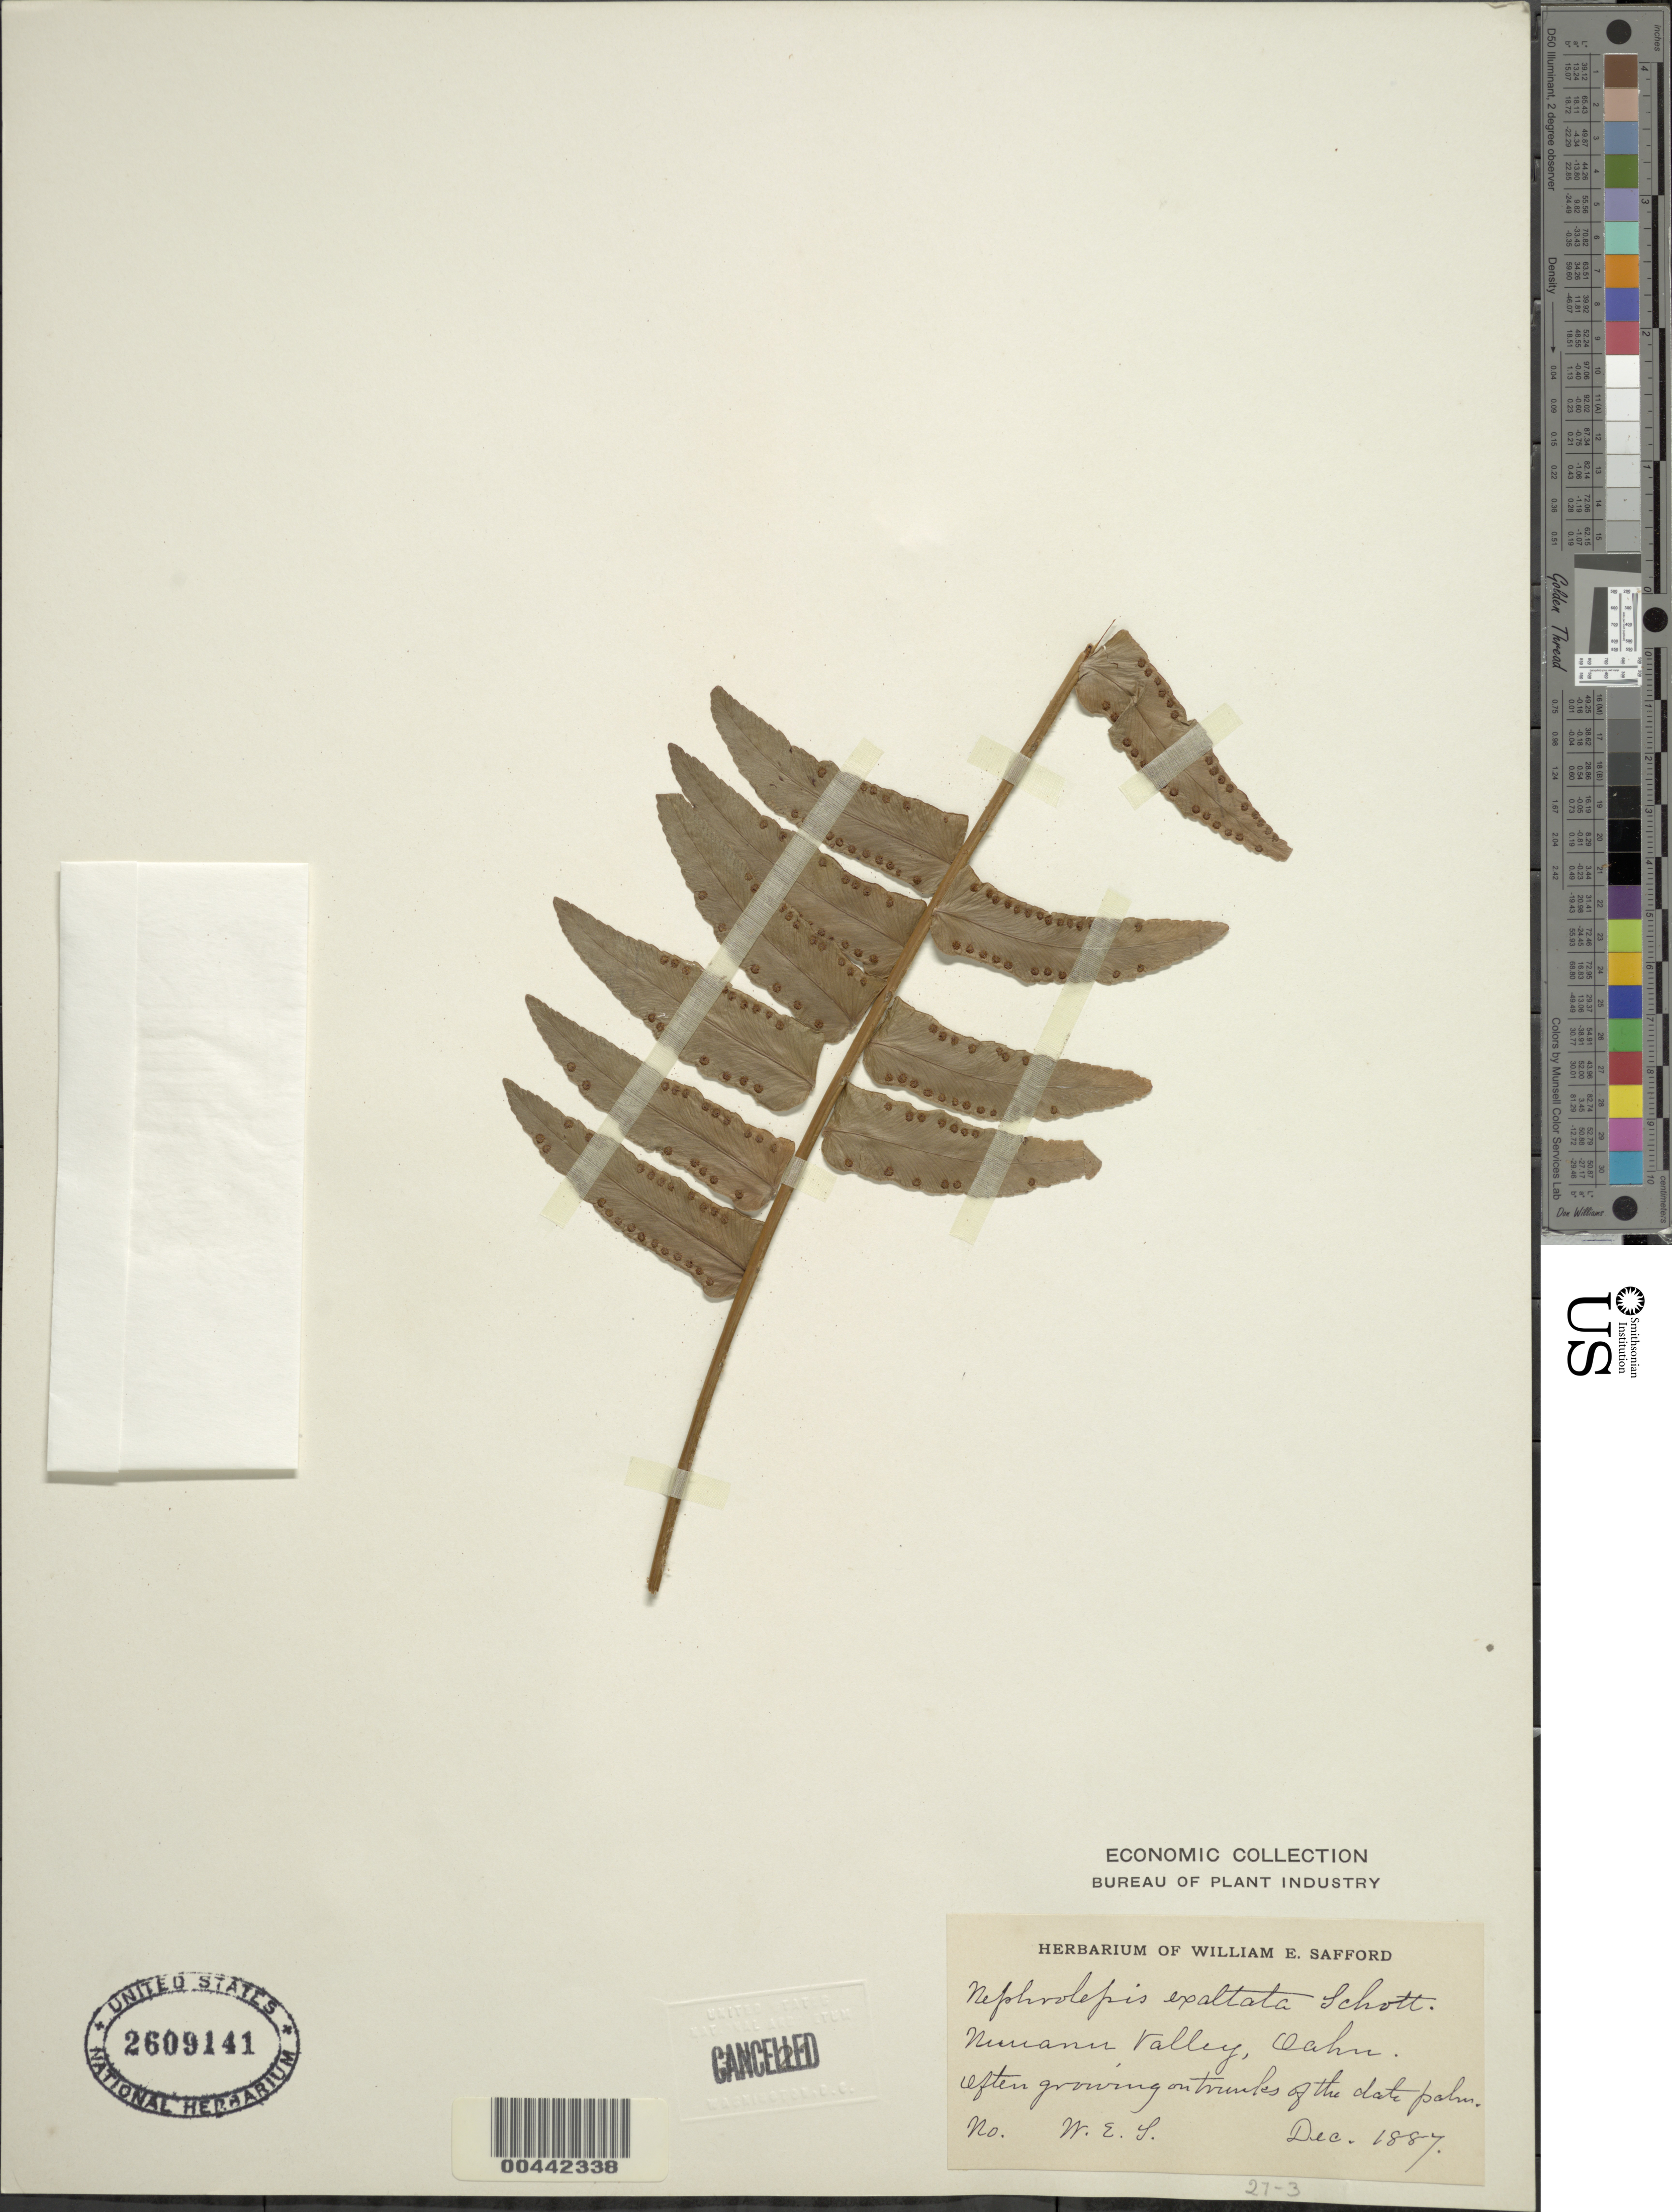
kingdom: Plantae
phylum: Tracheophyta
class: Polypodiopsida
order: Polypodiales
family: Nephrolepidaceae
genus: Nephrolepis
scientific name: Nephrolepis exaltata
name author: (L.) Schott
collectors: W. E. Safford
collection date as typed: Dec 1887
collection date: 1887-12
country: United States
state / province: Hawaii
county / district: Honolulu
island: Oahu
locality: Nuuanu Valley, Oahu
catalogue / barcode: US 2609141